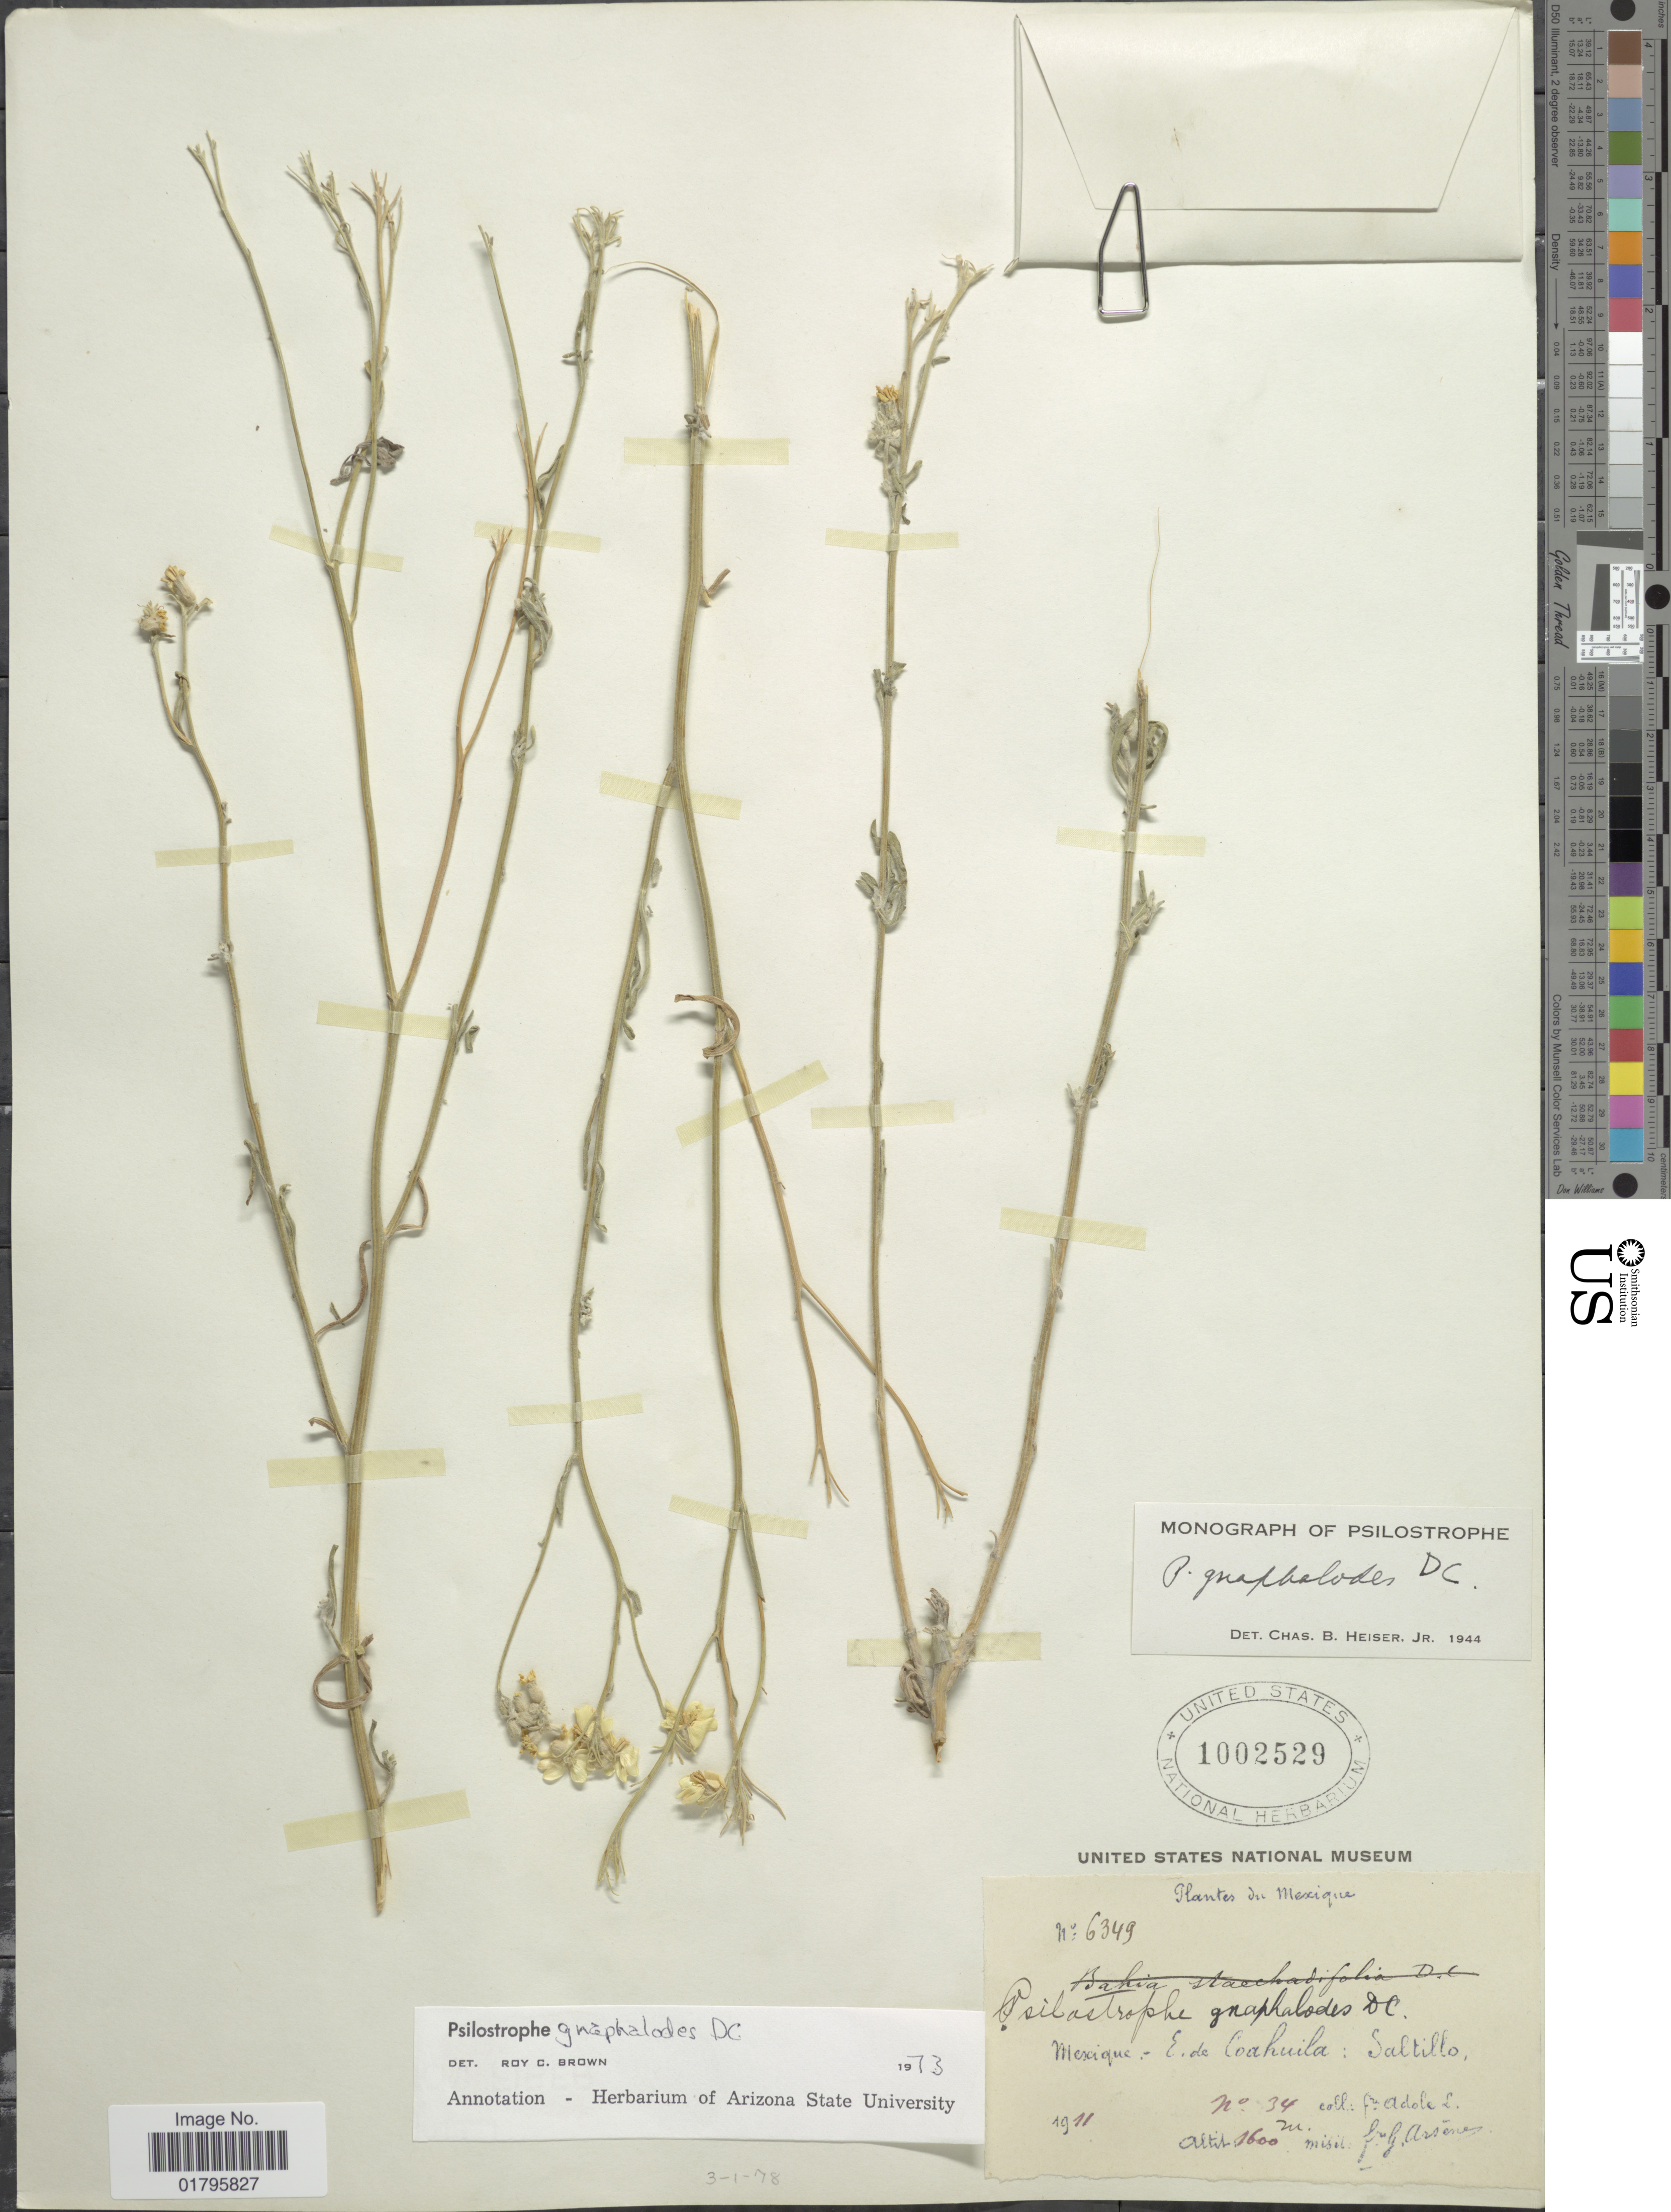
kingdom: Plantae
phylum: Tracheophyta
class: Magnoliopsida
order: Asterales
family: Asteraceae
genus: Psilostrophe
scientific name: Psilostrophe gnaphaloides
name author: DC.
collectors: Bro. Adole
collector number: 34/6349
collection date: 1911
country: Mexico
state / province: Coahuila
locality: Saltillo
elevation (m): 1600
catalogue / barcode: US 1002529